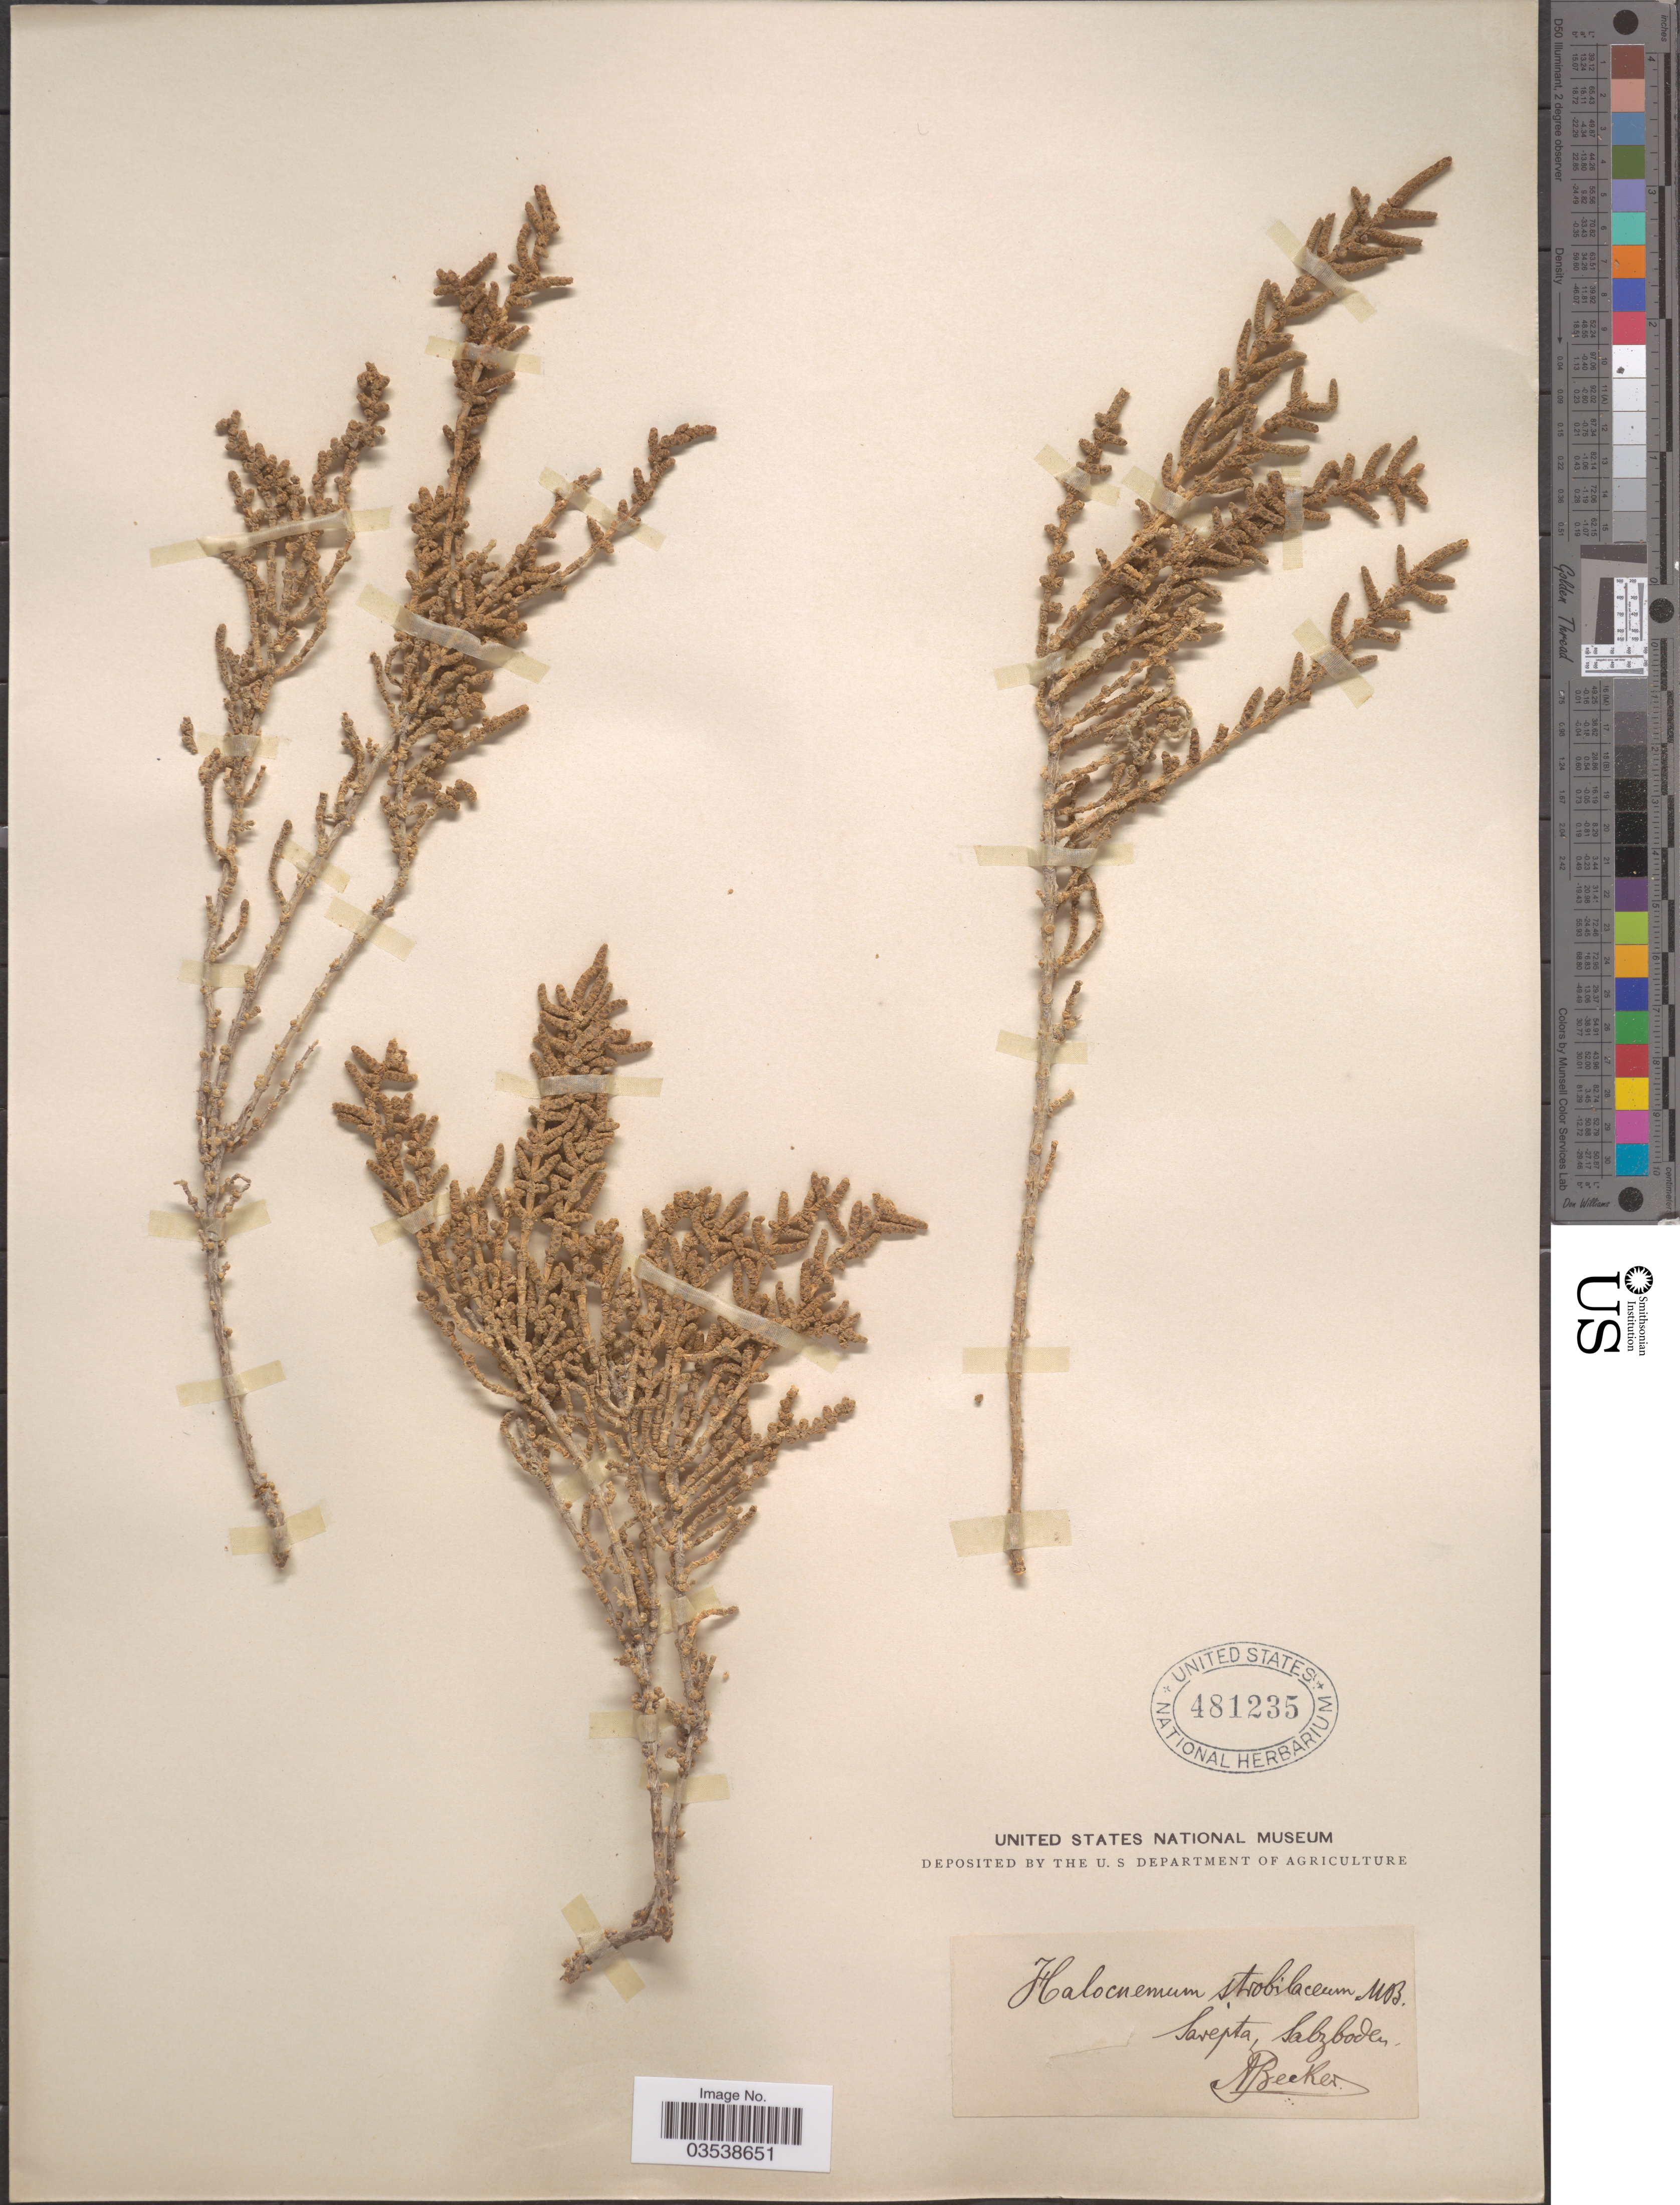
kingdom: Plantae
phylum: Tracheophyta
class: Magnoliopsida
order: Caryophyllales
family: Amaranthaceae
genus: Halocnemum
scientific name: Halocnemum strobilaceum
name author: (Pall.) M. Bieb.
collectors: A. Becker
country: Russian Federation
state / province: Volgograd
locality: Sarepta.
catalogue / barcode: US 481235